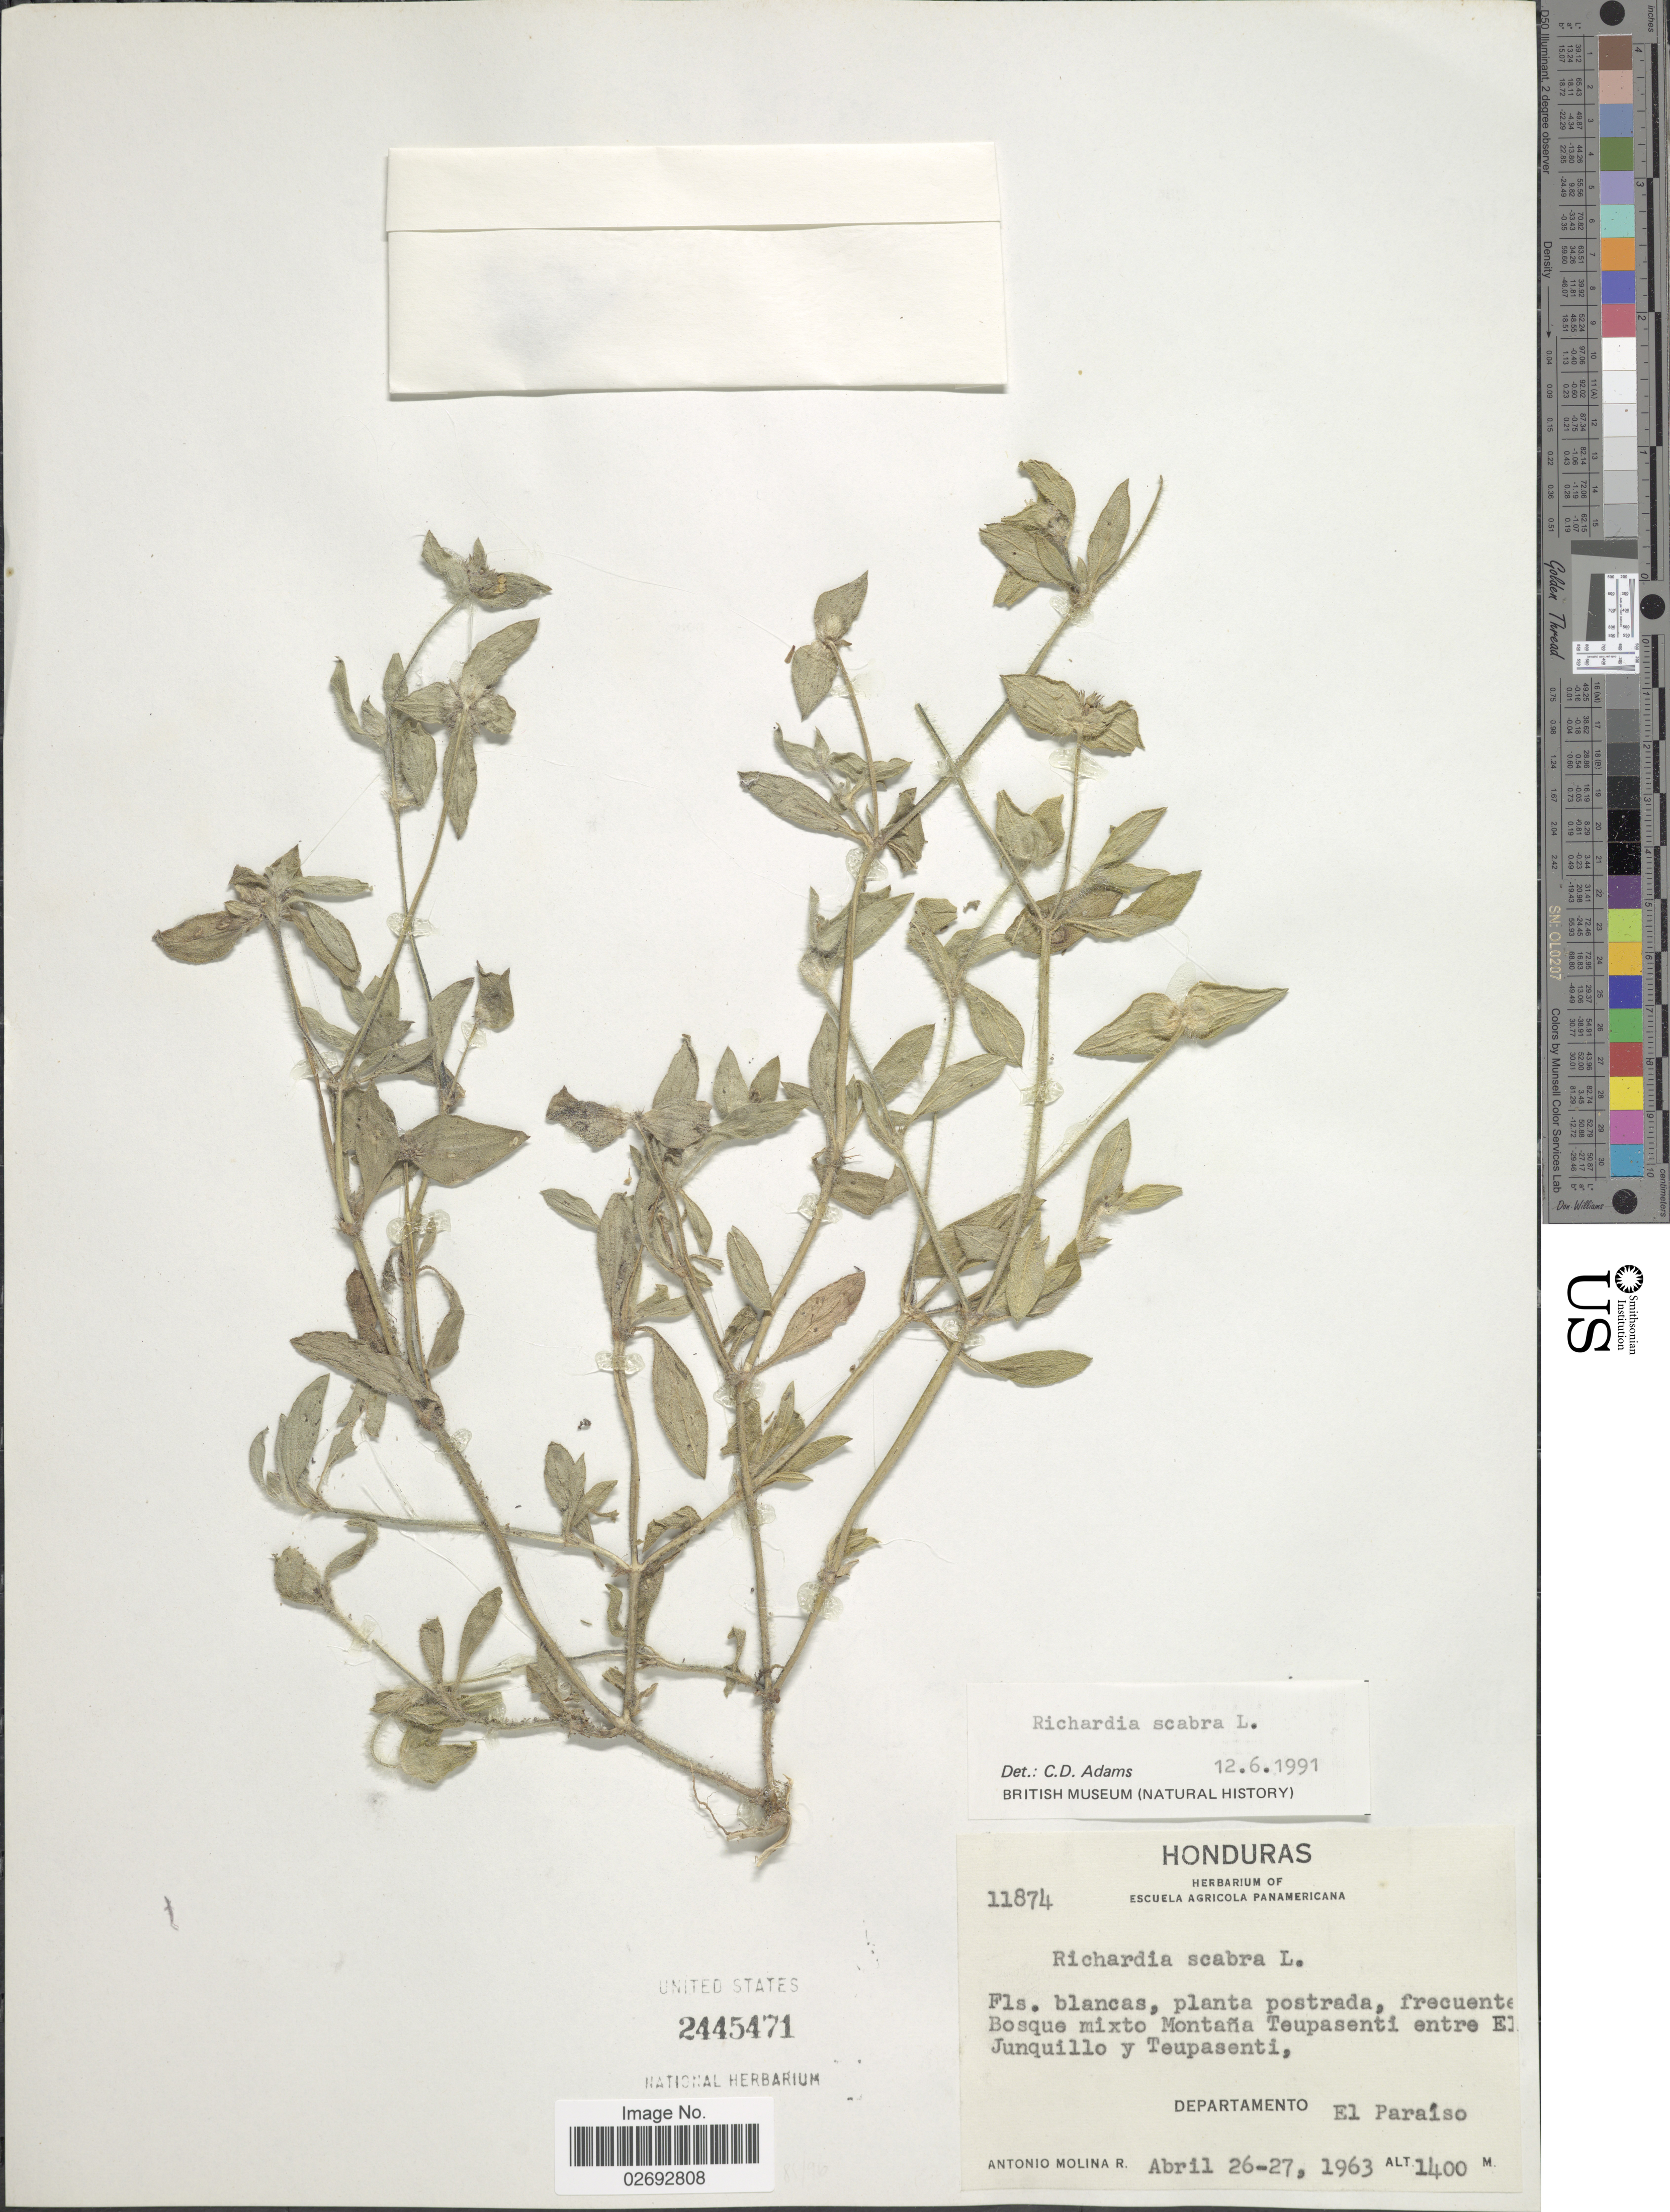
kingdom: Plantae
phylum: Tracheophyta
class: Magnoliopsida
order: Gentianales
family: Rubiaceae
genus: Richardia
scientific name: Richardia scabra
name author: L.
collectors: A. Molina R.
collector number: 11874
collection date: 1963-04-26/1963-04-27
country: Honduras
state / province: El Paraíso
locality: Entre El Junquillo y Teupasenti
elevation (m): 1400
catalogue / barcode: US 2445471